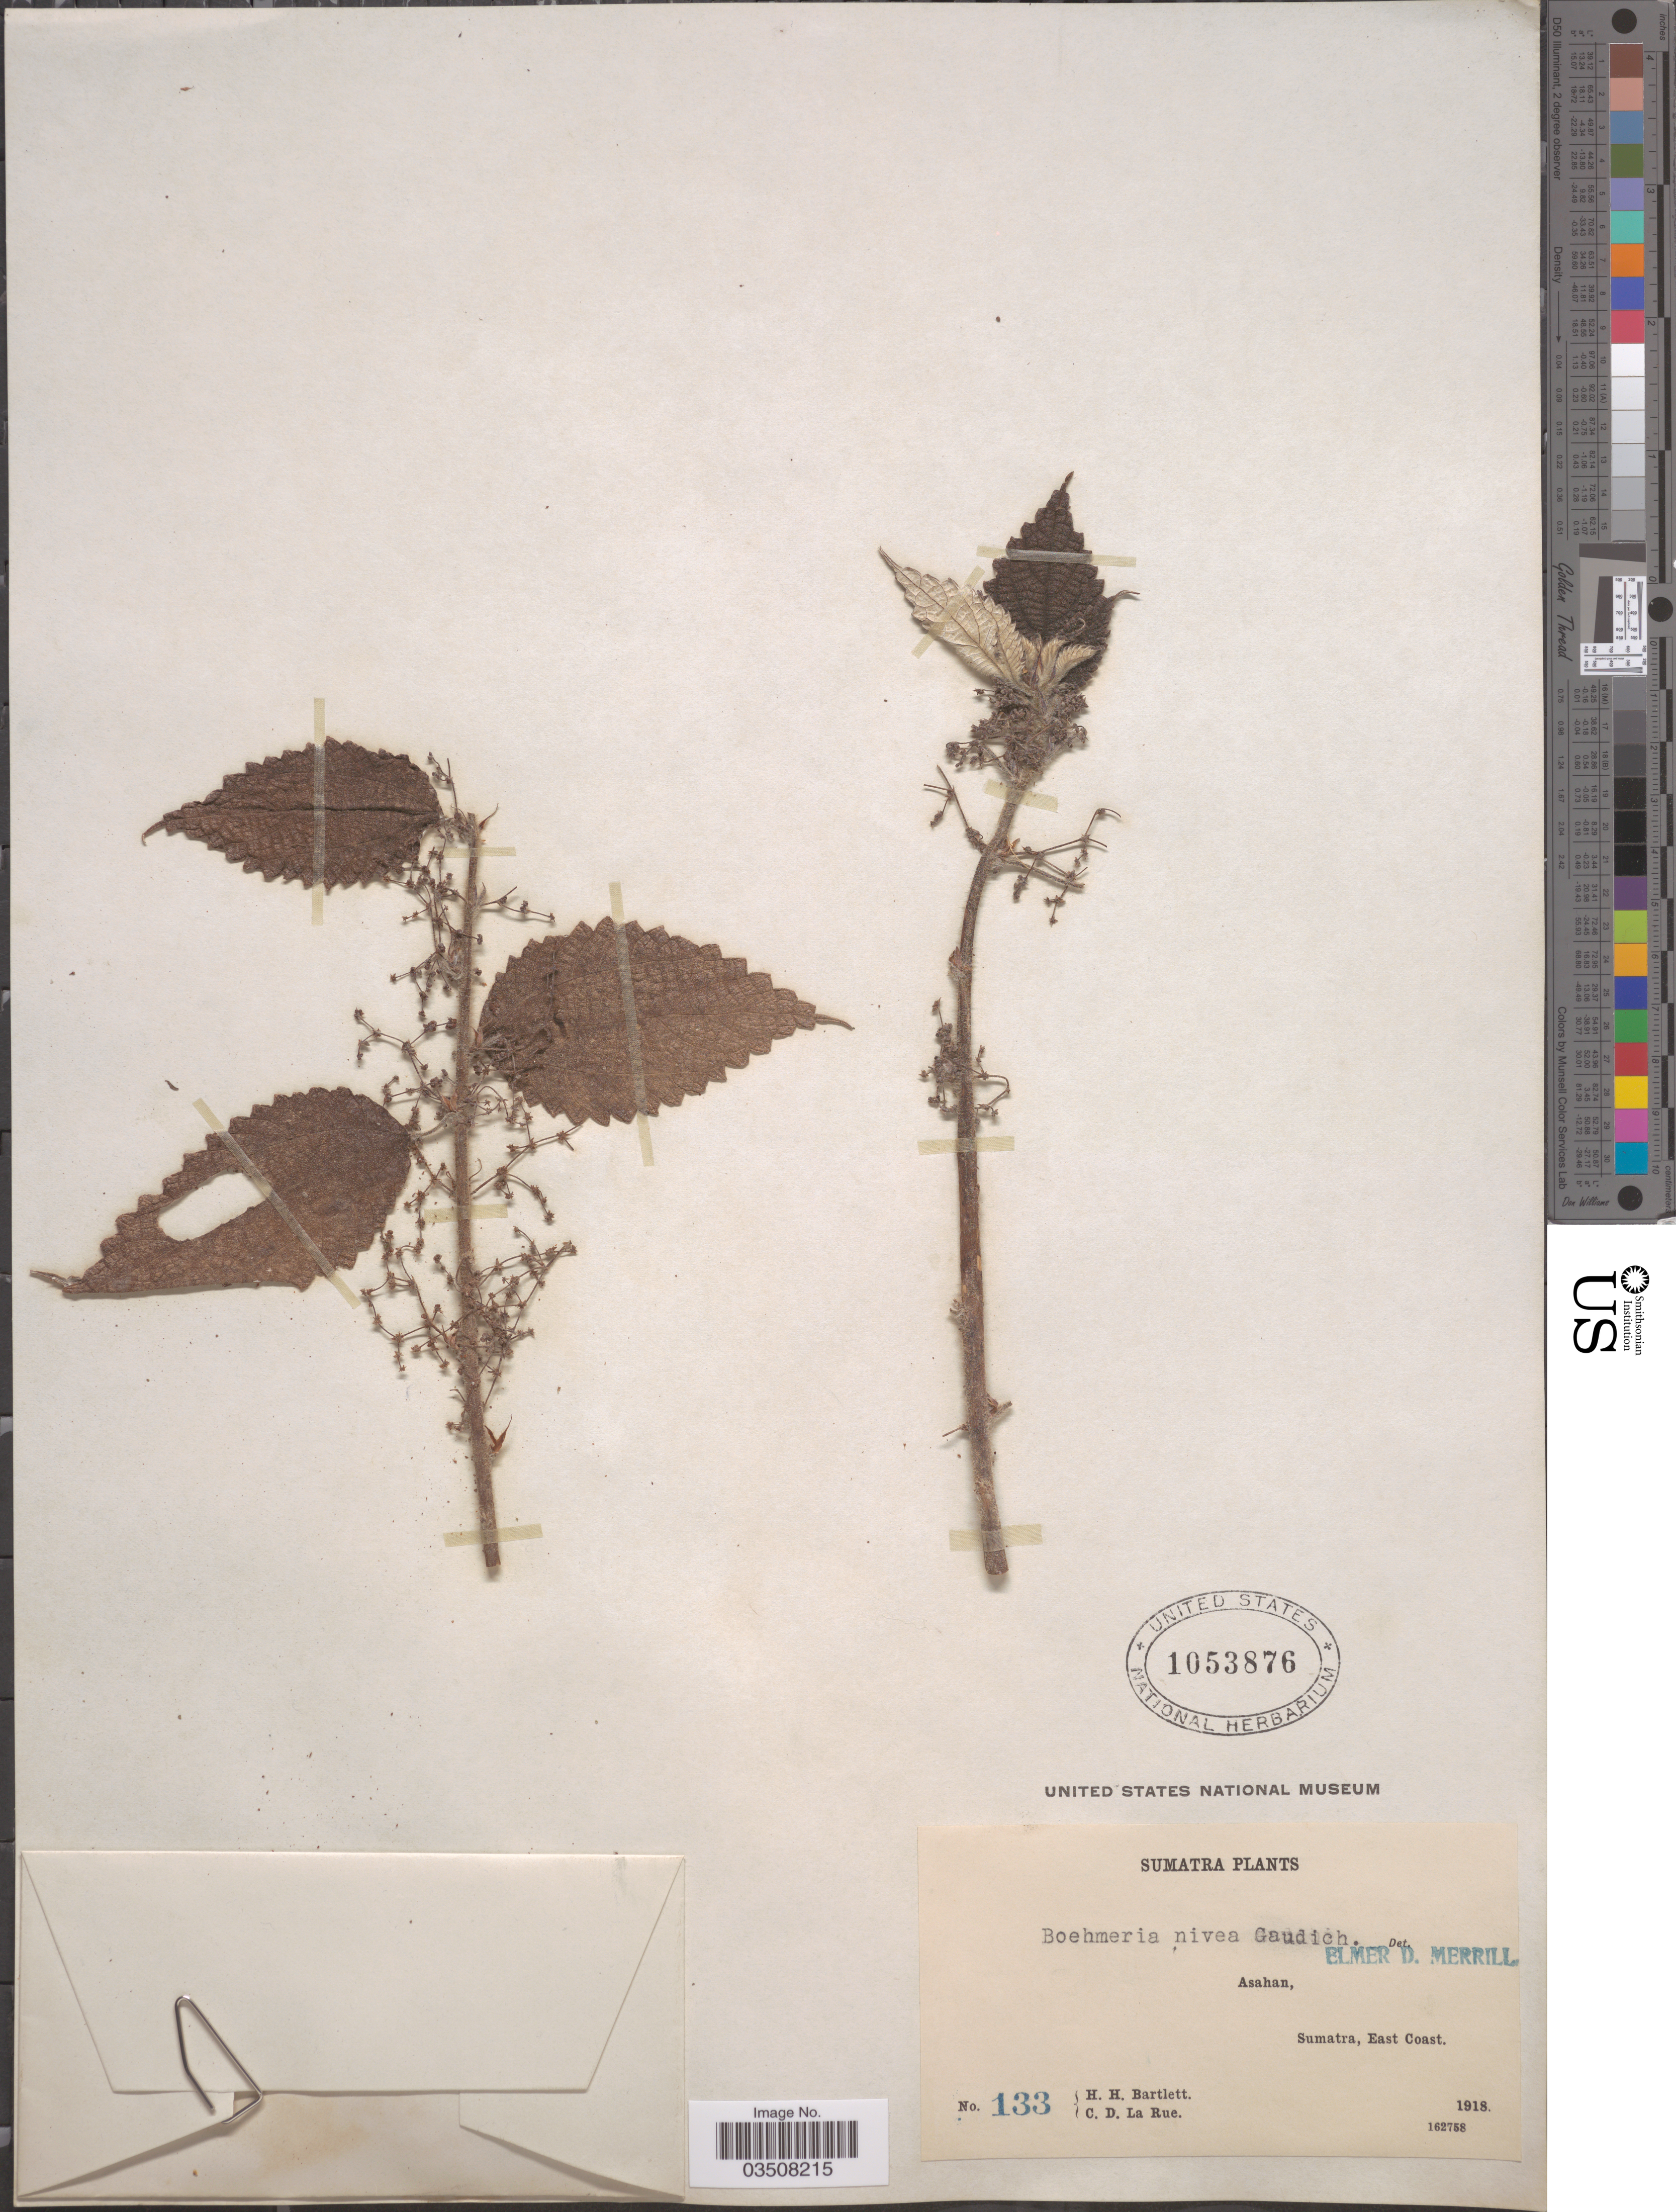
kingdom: Plantae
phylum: Tracheophyta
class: Magnoliopsida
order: Rosales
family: Urticaceae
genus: Boehmeria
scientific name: Boehmeria nivea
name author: (L.) Gaudich.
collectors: H. H. Bartlett & C. La Rue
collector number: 133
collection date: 1918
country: Indonesia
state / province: Sumatra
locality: Asahan, Sumatra, East Coast.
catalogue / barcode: US 1053876